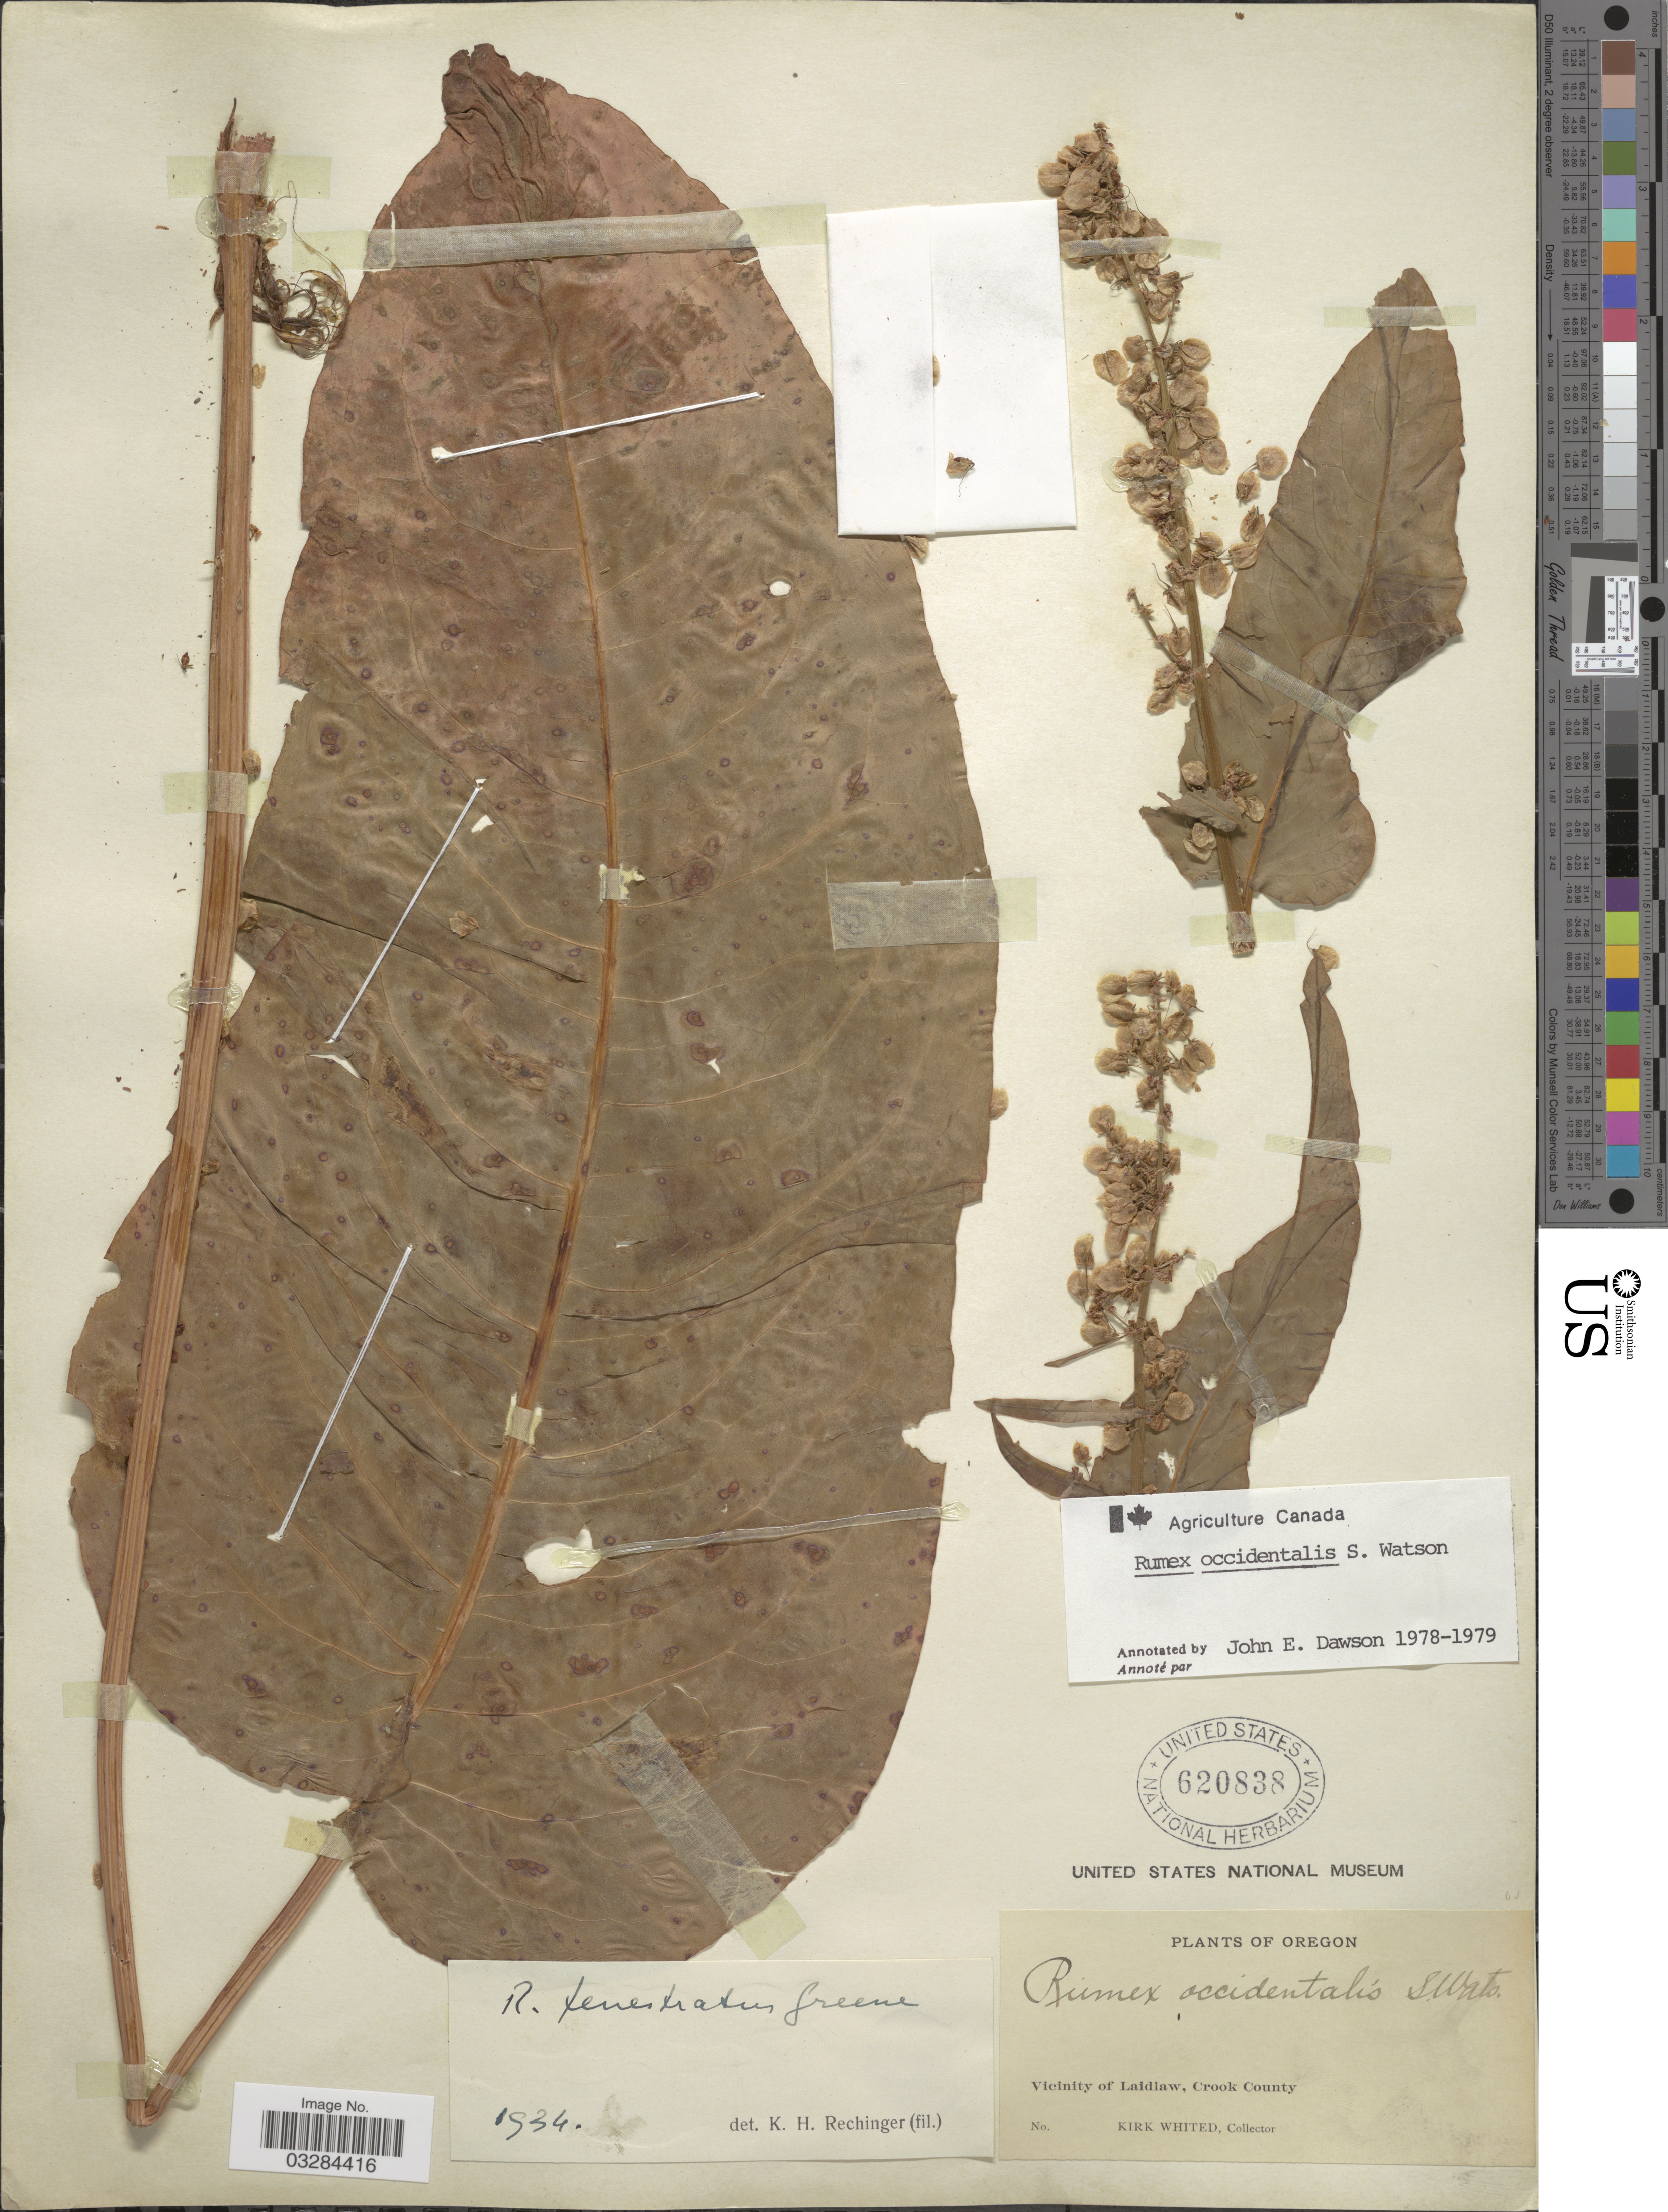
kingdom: Plantae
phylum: Tracheophyta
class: Magnoliopsida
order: Caryophyllales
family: Polygonaceae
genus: Rumex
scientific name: Rumex occidentalis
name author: S. Watson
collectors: K. Whited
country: United States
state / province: Oregon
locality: Vicinity of Laidlaw, Crook County.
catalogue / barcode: US 620838